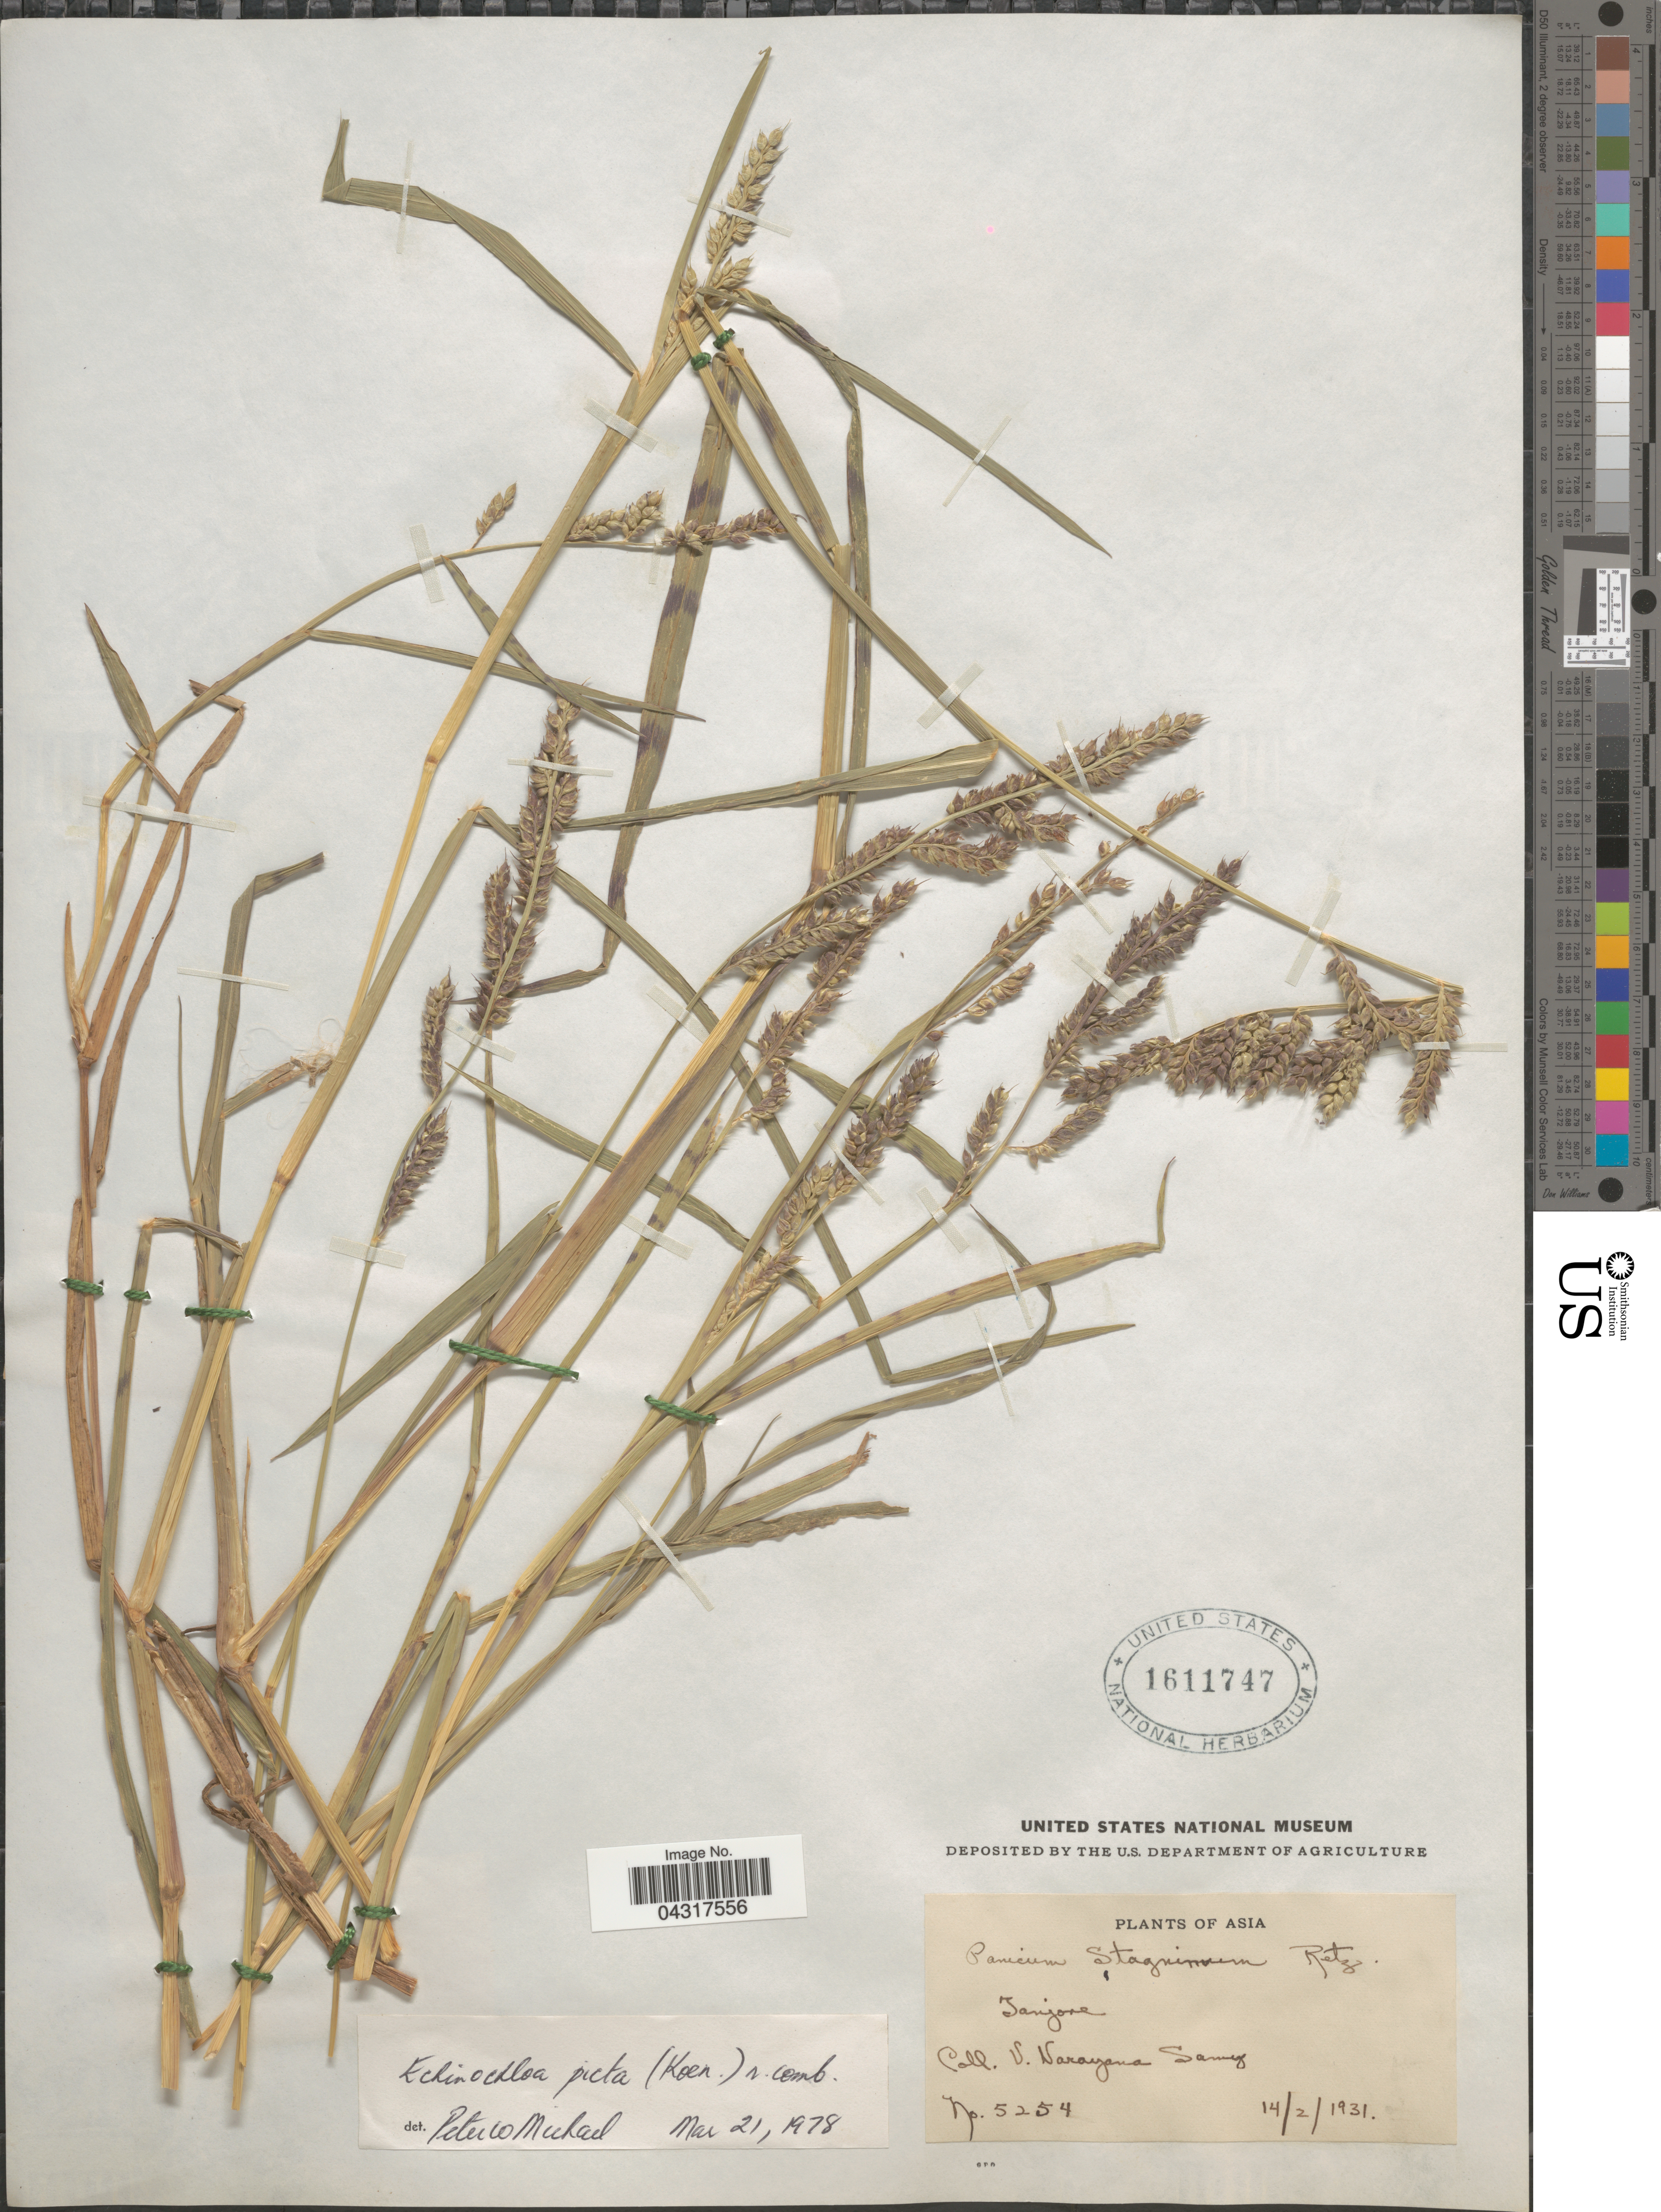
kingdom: Plantae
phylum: Tracheophyta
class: Liliopsida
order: Poales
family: Poaceae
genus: Echinochloa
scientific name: Echinochloa picta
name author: (K.D. Koenig) Michael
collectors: V. Narayanaswami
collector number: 5254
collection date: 1931-02-14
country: India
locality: Asia. Tanjore.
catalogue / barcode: US 1611747